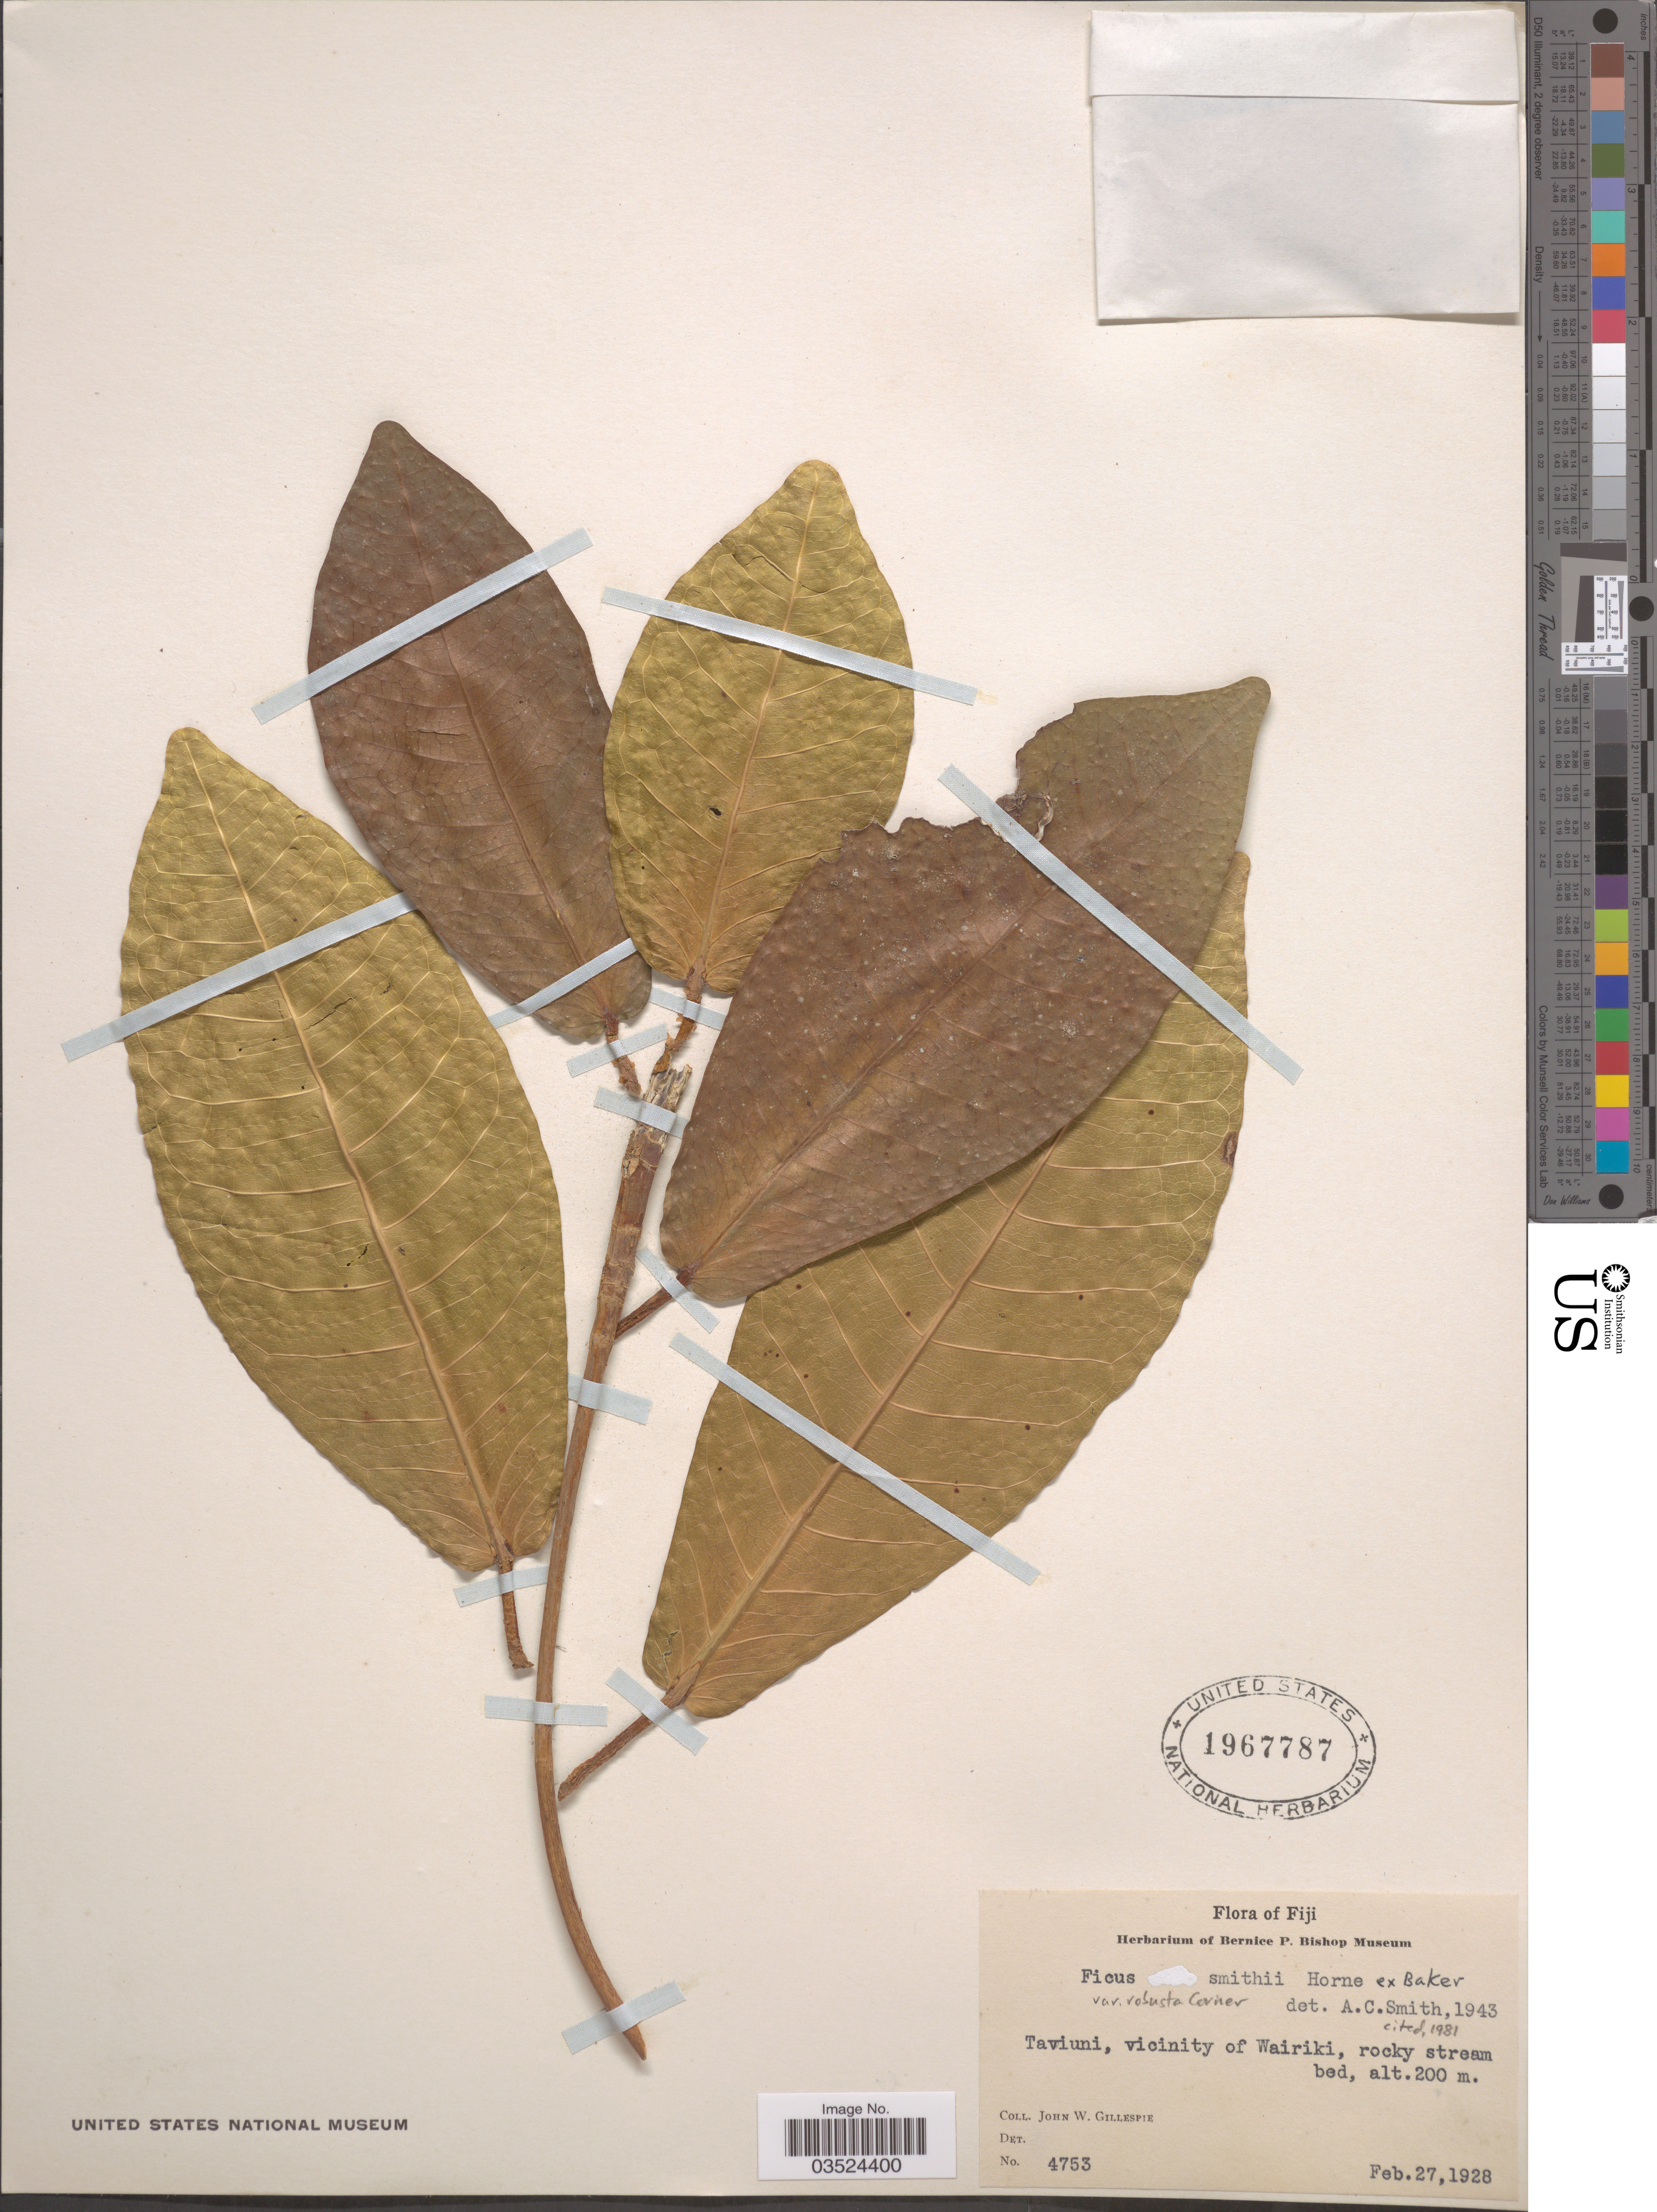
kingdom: Plantae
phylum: Tracheophyta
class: Magnoliopsida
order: Rosales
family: Moraceae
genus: Ficus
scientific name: Ficus smithii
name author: Horne ex Baker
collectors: J. W. Gillespie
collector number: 4753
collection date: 1928-02-27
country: Fiji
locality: Taviuni, vicinity of Wairiki, rocky stream bed.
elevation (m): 200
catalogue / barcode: US 1967787